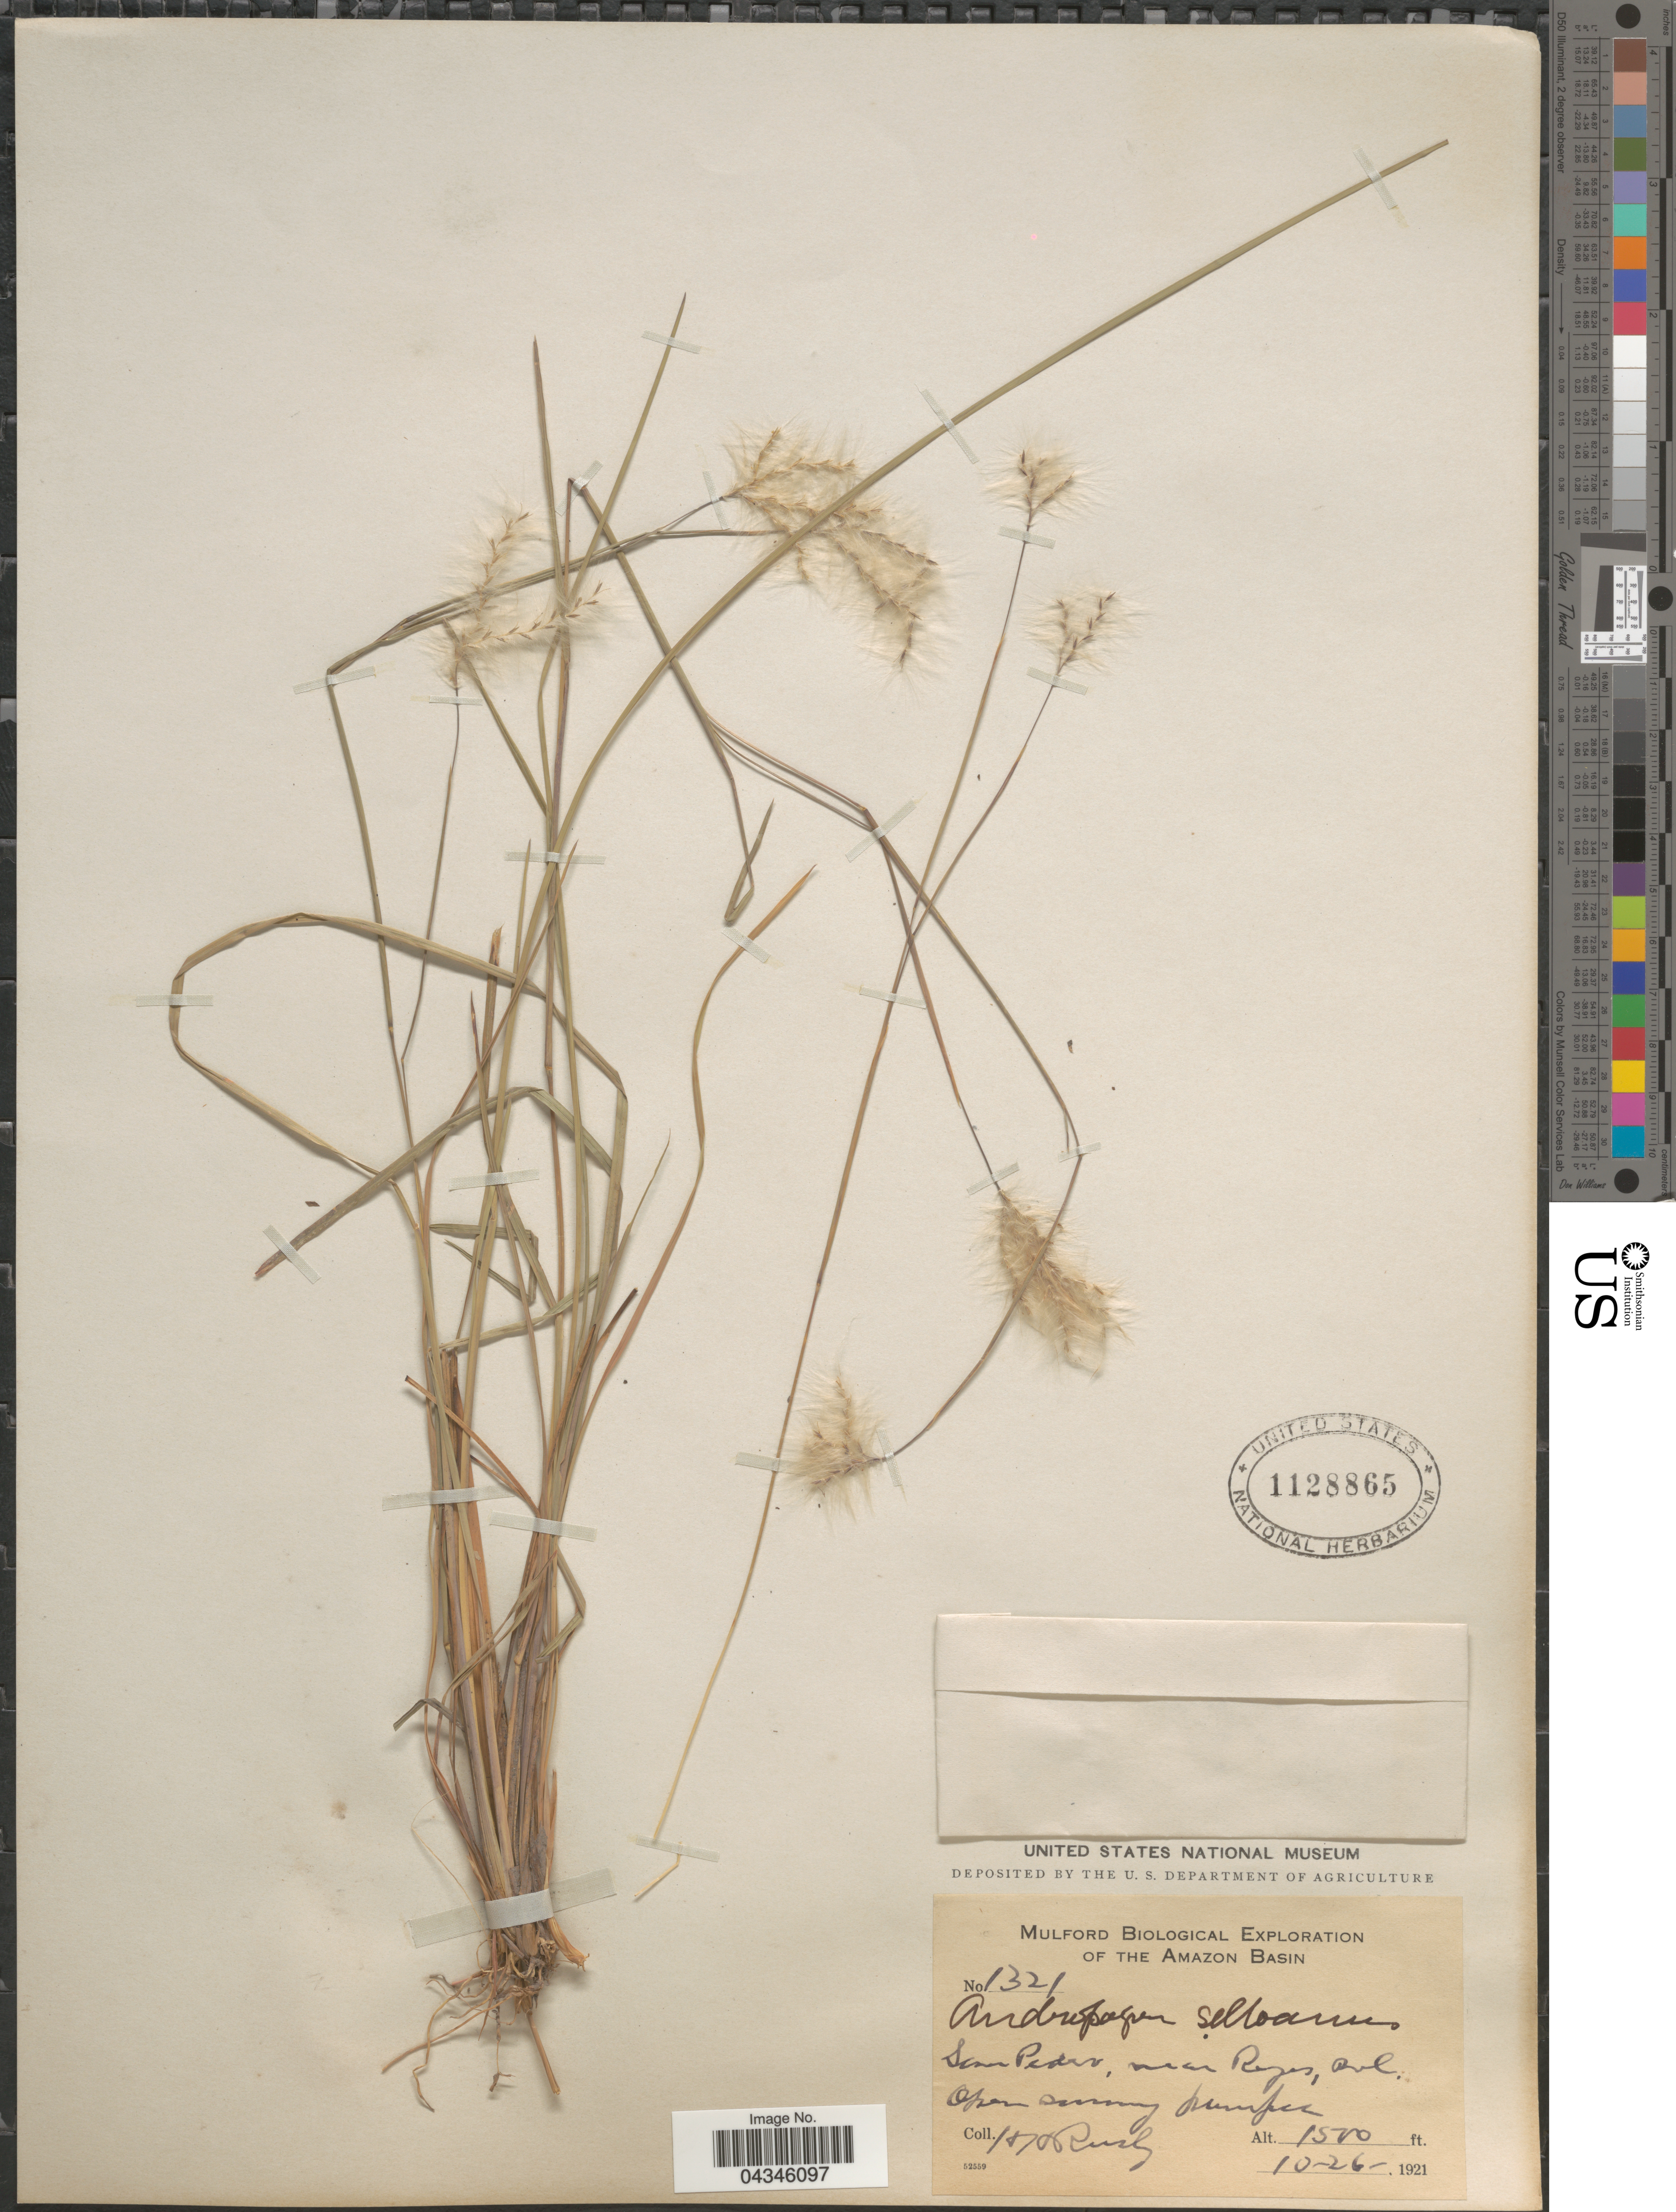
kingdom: Plantae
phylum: Tracheophyta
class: Liliopsida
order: Poales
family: Poaceae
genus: Andropogon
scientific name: Andropogon leucostachyus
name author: Kunth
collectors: H. H. Rusby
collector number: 1321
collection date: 1921-10-26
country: Paraguay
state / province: San Pedro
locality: Mulford Biological Exploration of the Amazon Basin. Near Reyes.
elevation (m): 457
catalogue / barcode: US 1128865